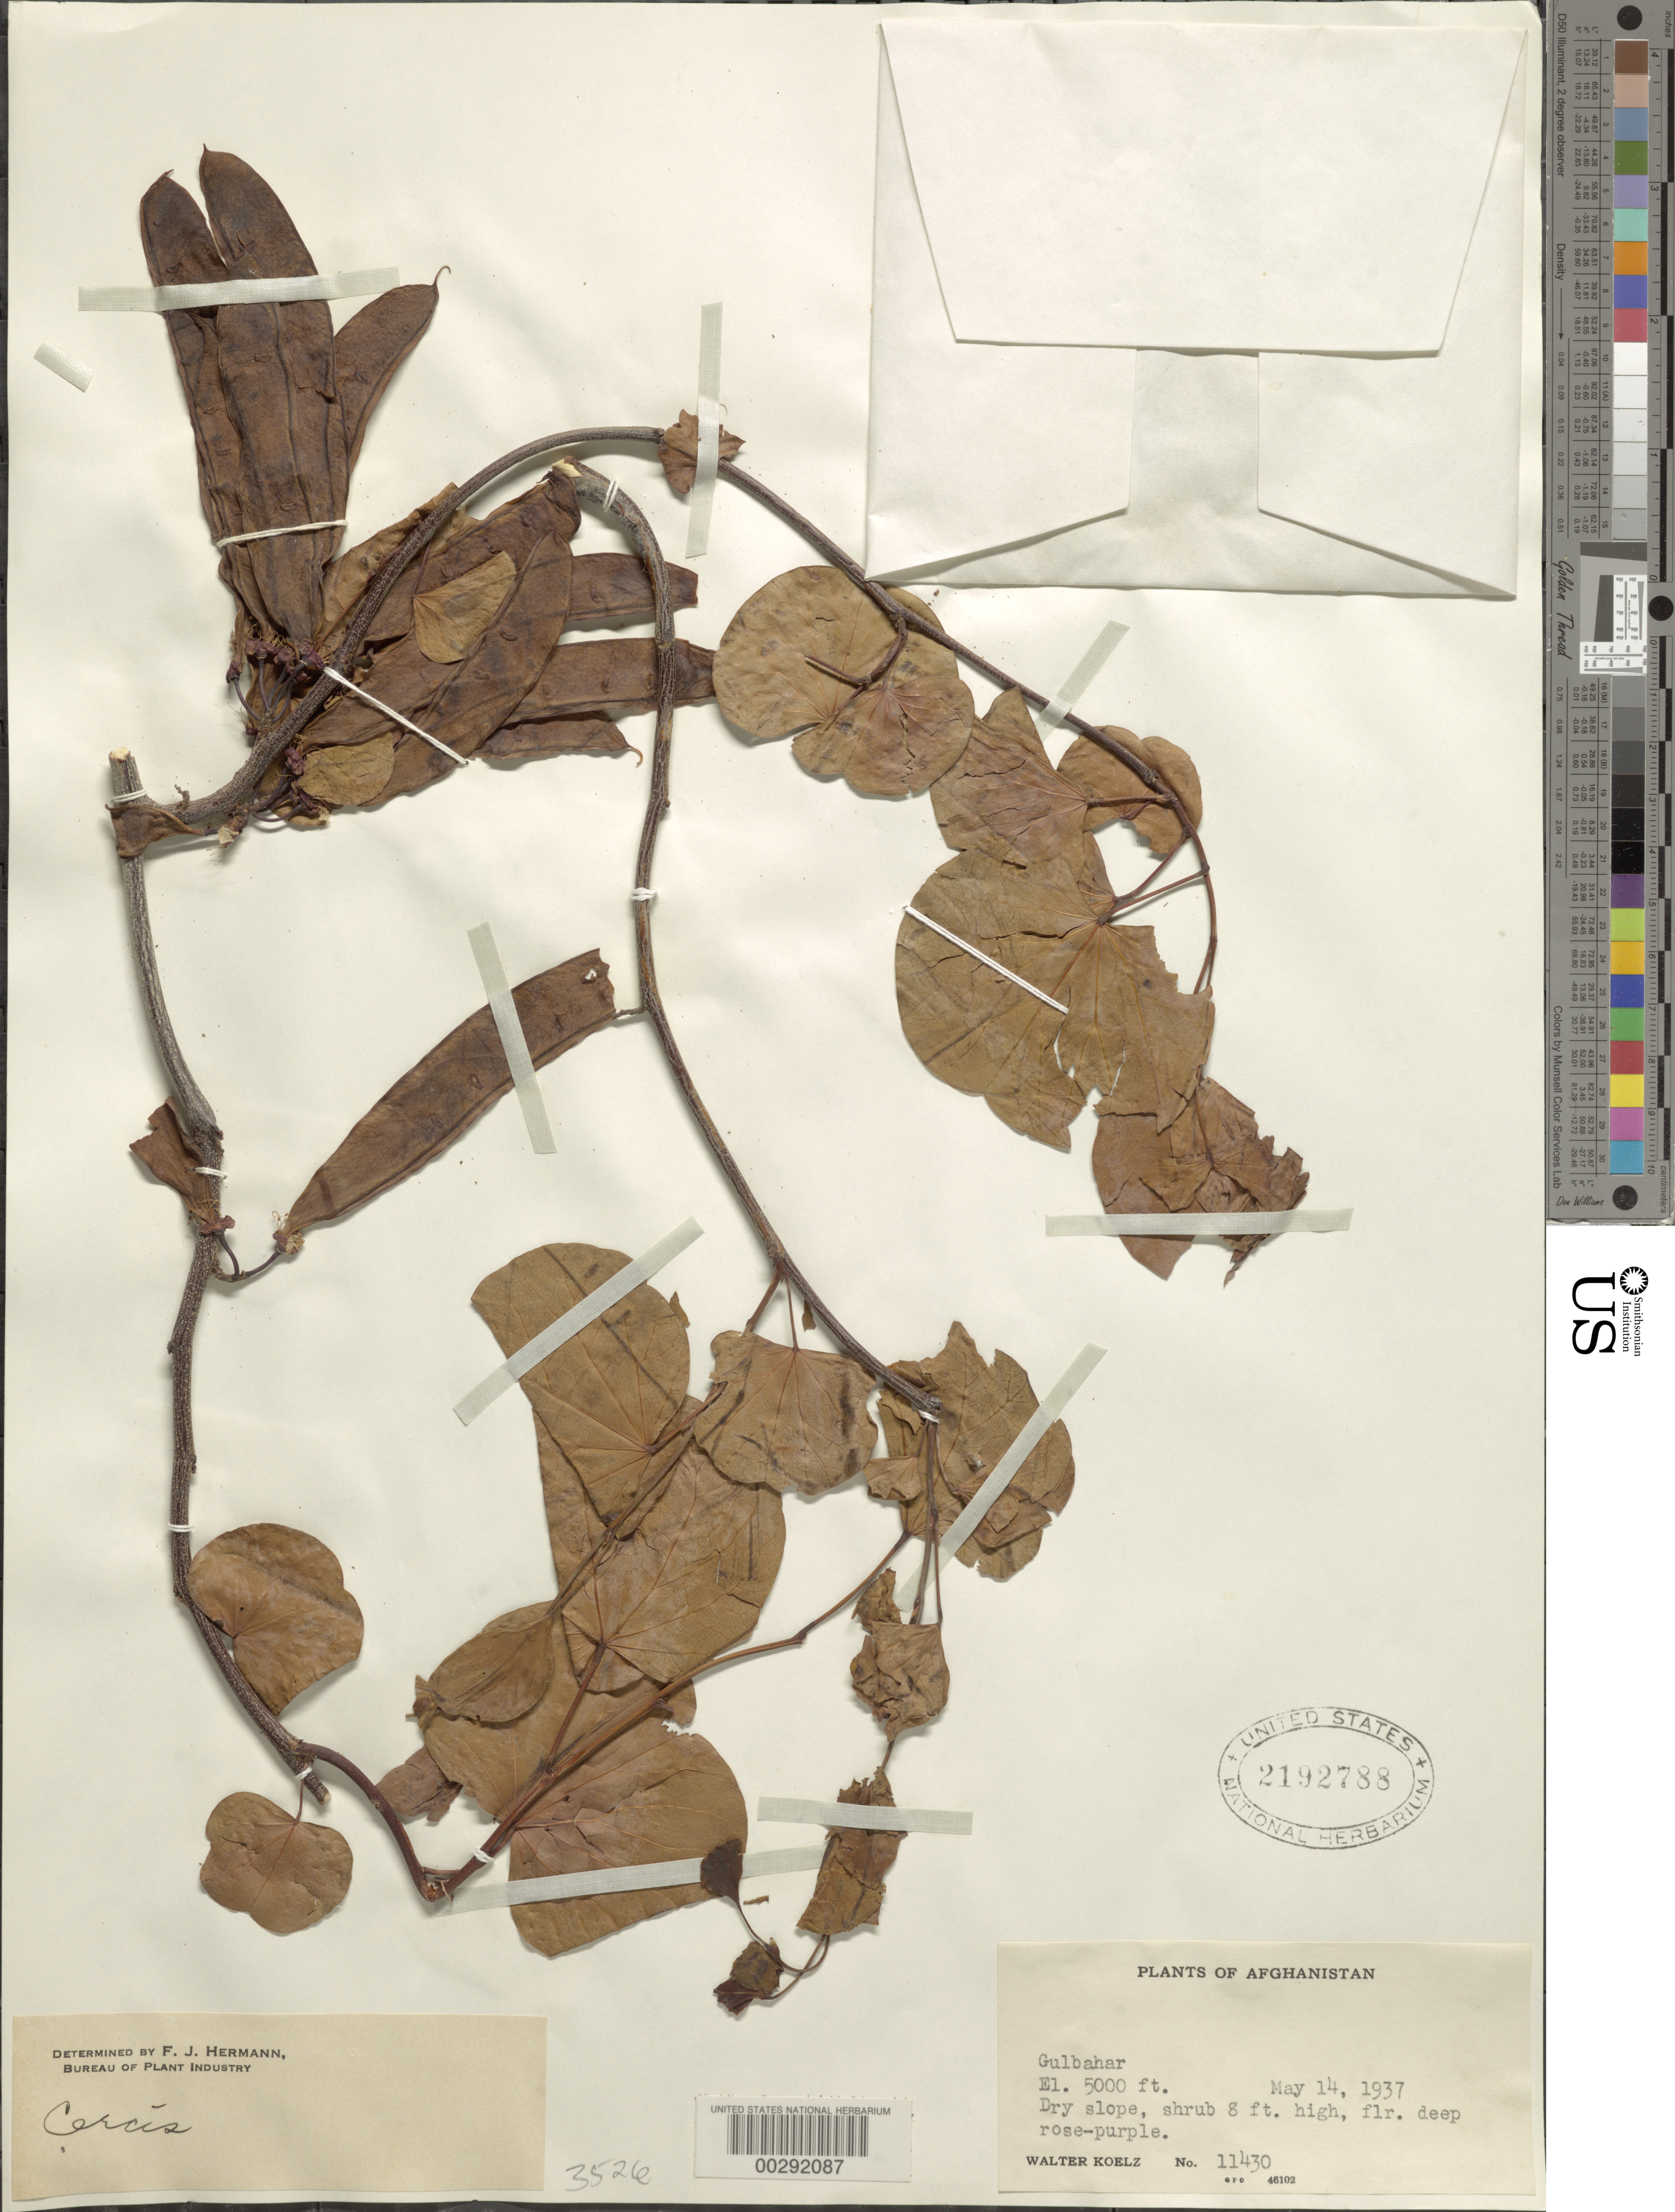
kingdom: Plantae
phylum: Tracheophyta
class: Magnoliopsida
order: Fabales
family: Fabaceae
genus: Cercis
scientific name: Cercis sp.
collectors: W. N. Koelz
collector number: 11430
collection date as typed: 14 May 1937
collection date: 1937-05-14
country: Afghanistan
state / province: Kapisa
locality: Gulbahar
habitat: Dry slope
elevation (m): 1524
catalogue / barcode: US 2192788